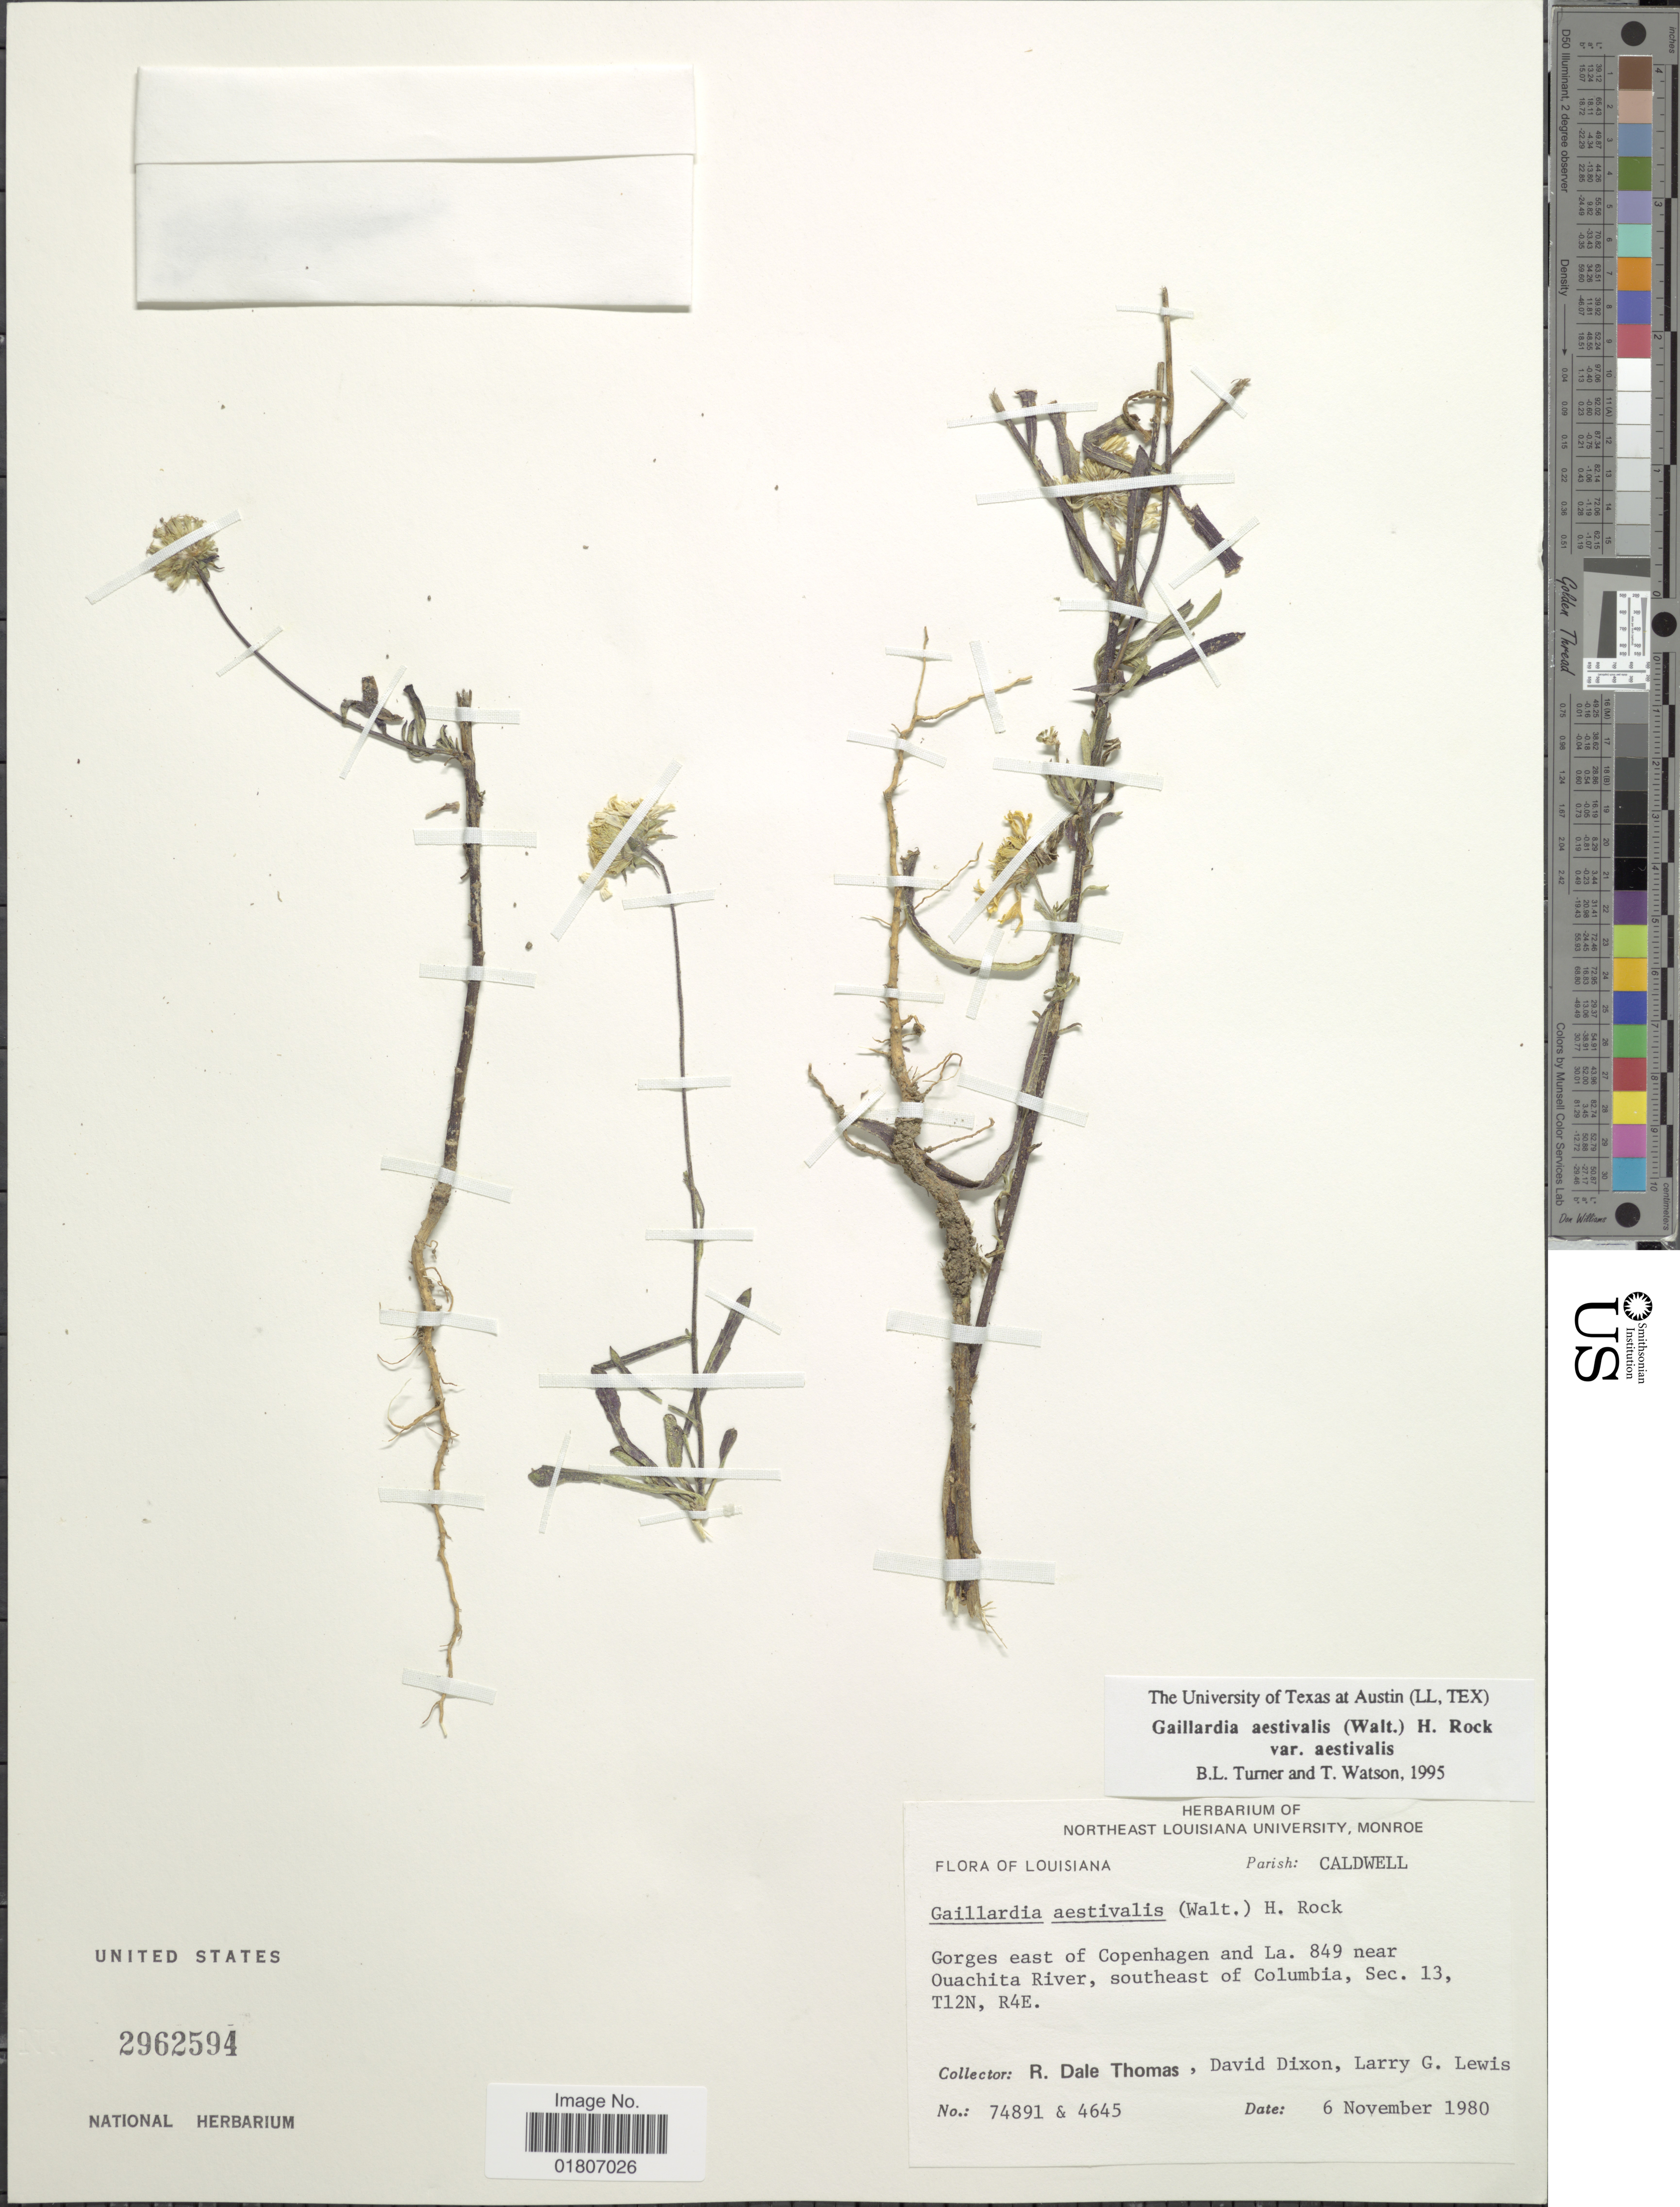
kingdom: Plantae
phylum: Tracheophyta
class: Magnoliopsida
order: Asterales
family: Asteraceae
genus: Gaillardia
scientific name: Gaillardia aestivalis var. aestivalis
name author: (Walter) H. Rock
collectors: R. Thomas, D. J. Dixon & L. Lewis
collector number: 74891 & 4645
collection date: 1980-11-06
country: United States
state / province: Louisiana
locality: Parish: Caldwell. Gorges east of Copenhagen and La. 849 near Ouachita River, southeast of Columbia, Sec. 13, T12N, R4E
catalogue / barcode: US 2962594